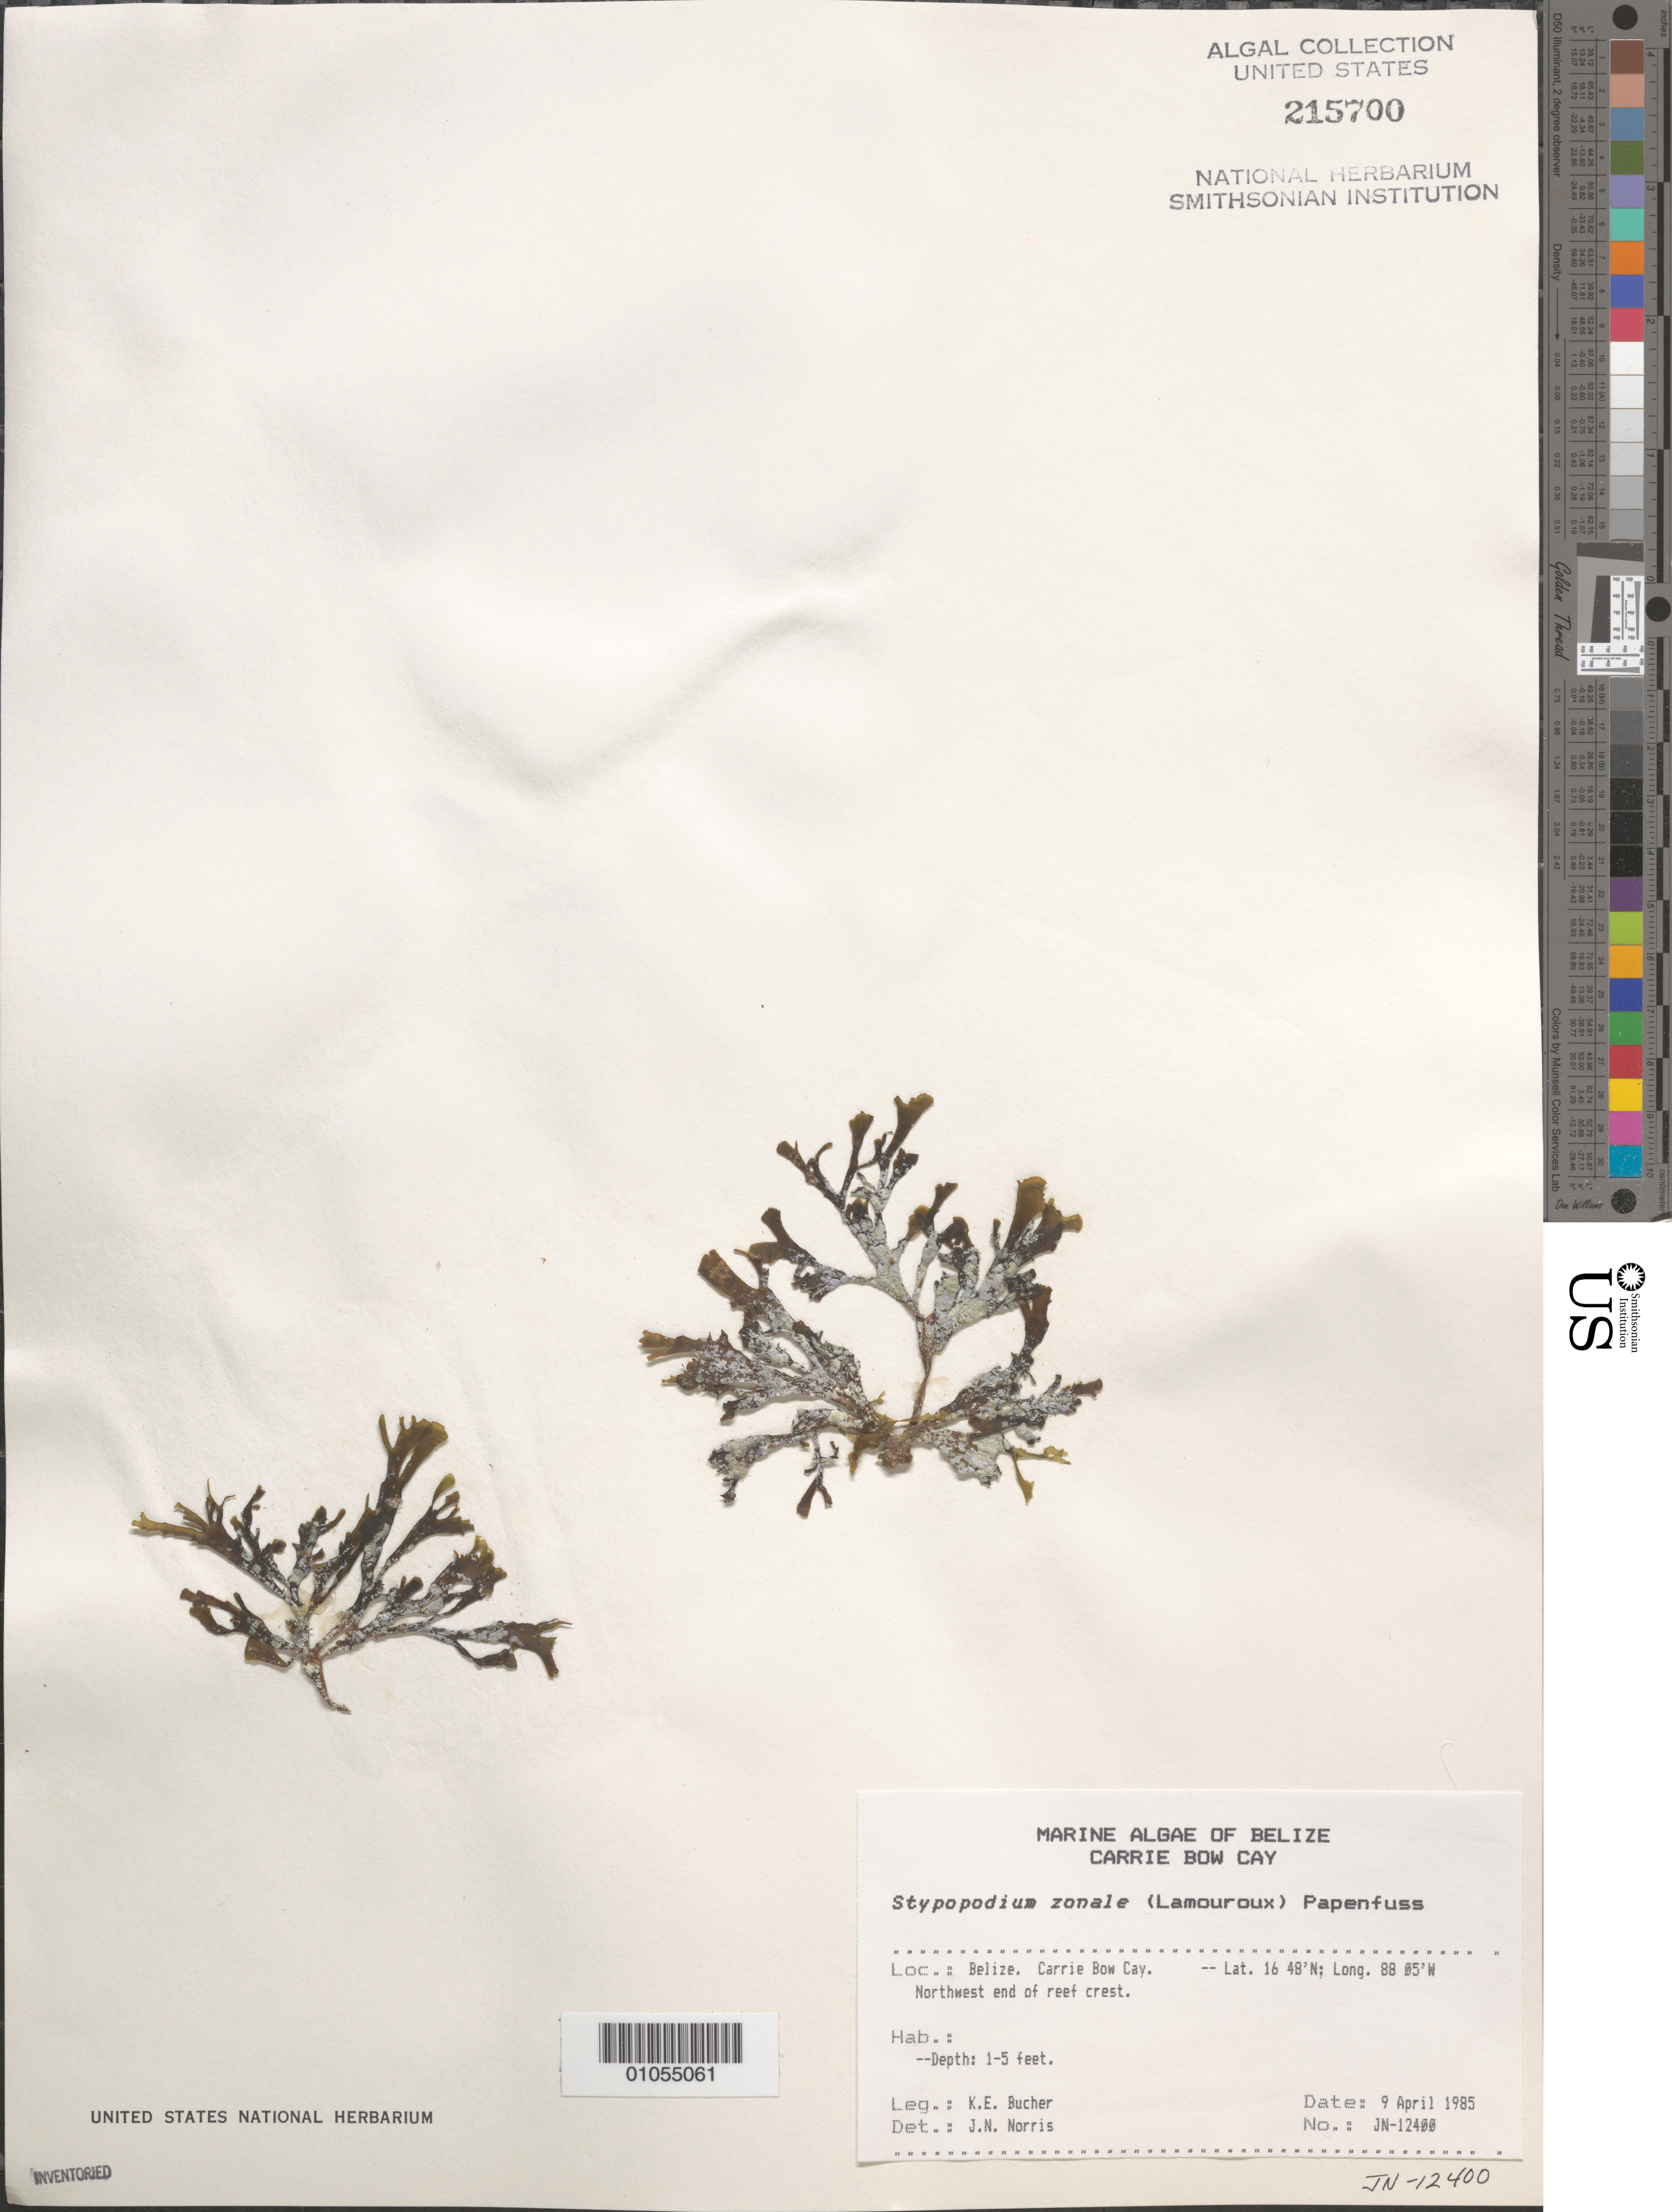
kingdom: Chromista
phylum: Ochrophyta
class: Phaeophyceae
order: Dictyotales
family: Dictyotaceae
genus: Stypopodium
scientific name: Stypopodium zonale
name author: (J.V.Lamouroux) Papenf.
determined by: Norris, James N.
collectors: K. E. Bucher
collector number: JN-12400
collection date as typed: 09 Apr 1985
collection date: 1985-04-09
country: Belize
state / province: Stann Creek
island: Carrie Bow Cay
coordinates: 16 48' N, 88 05' W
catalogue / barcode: US 215700